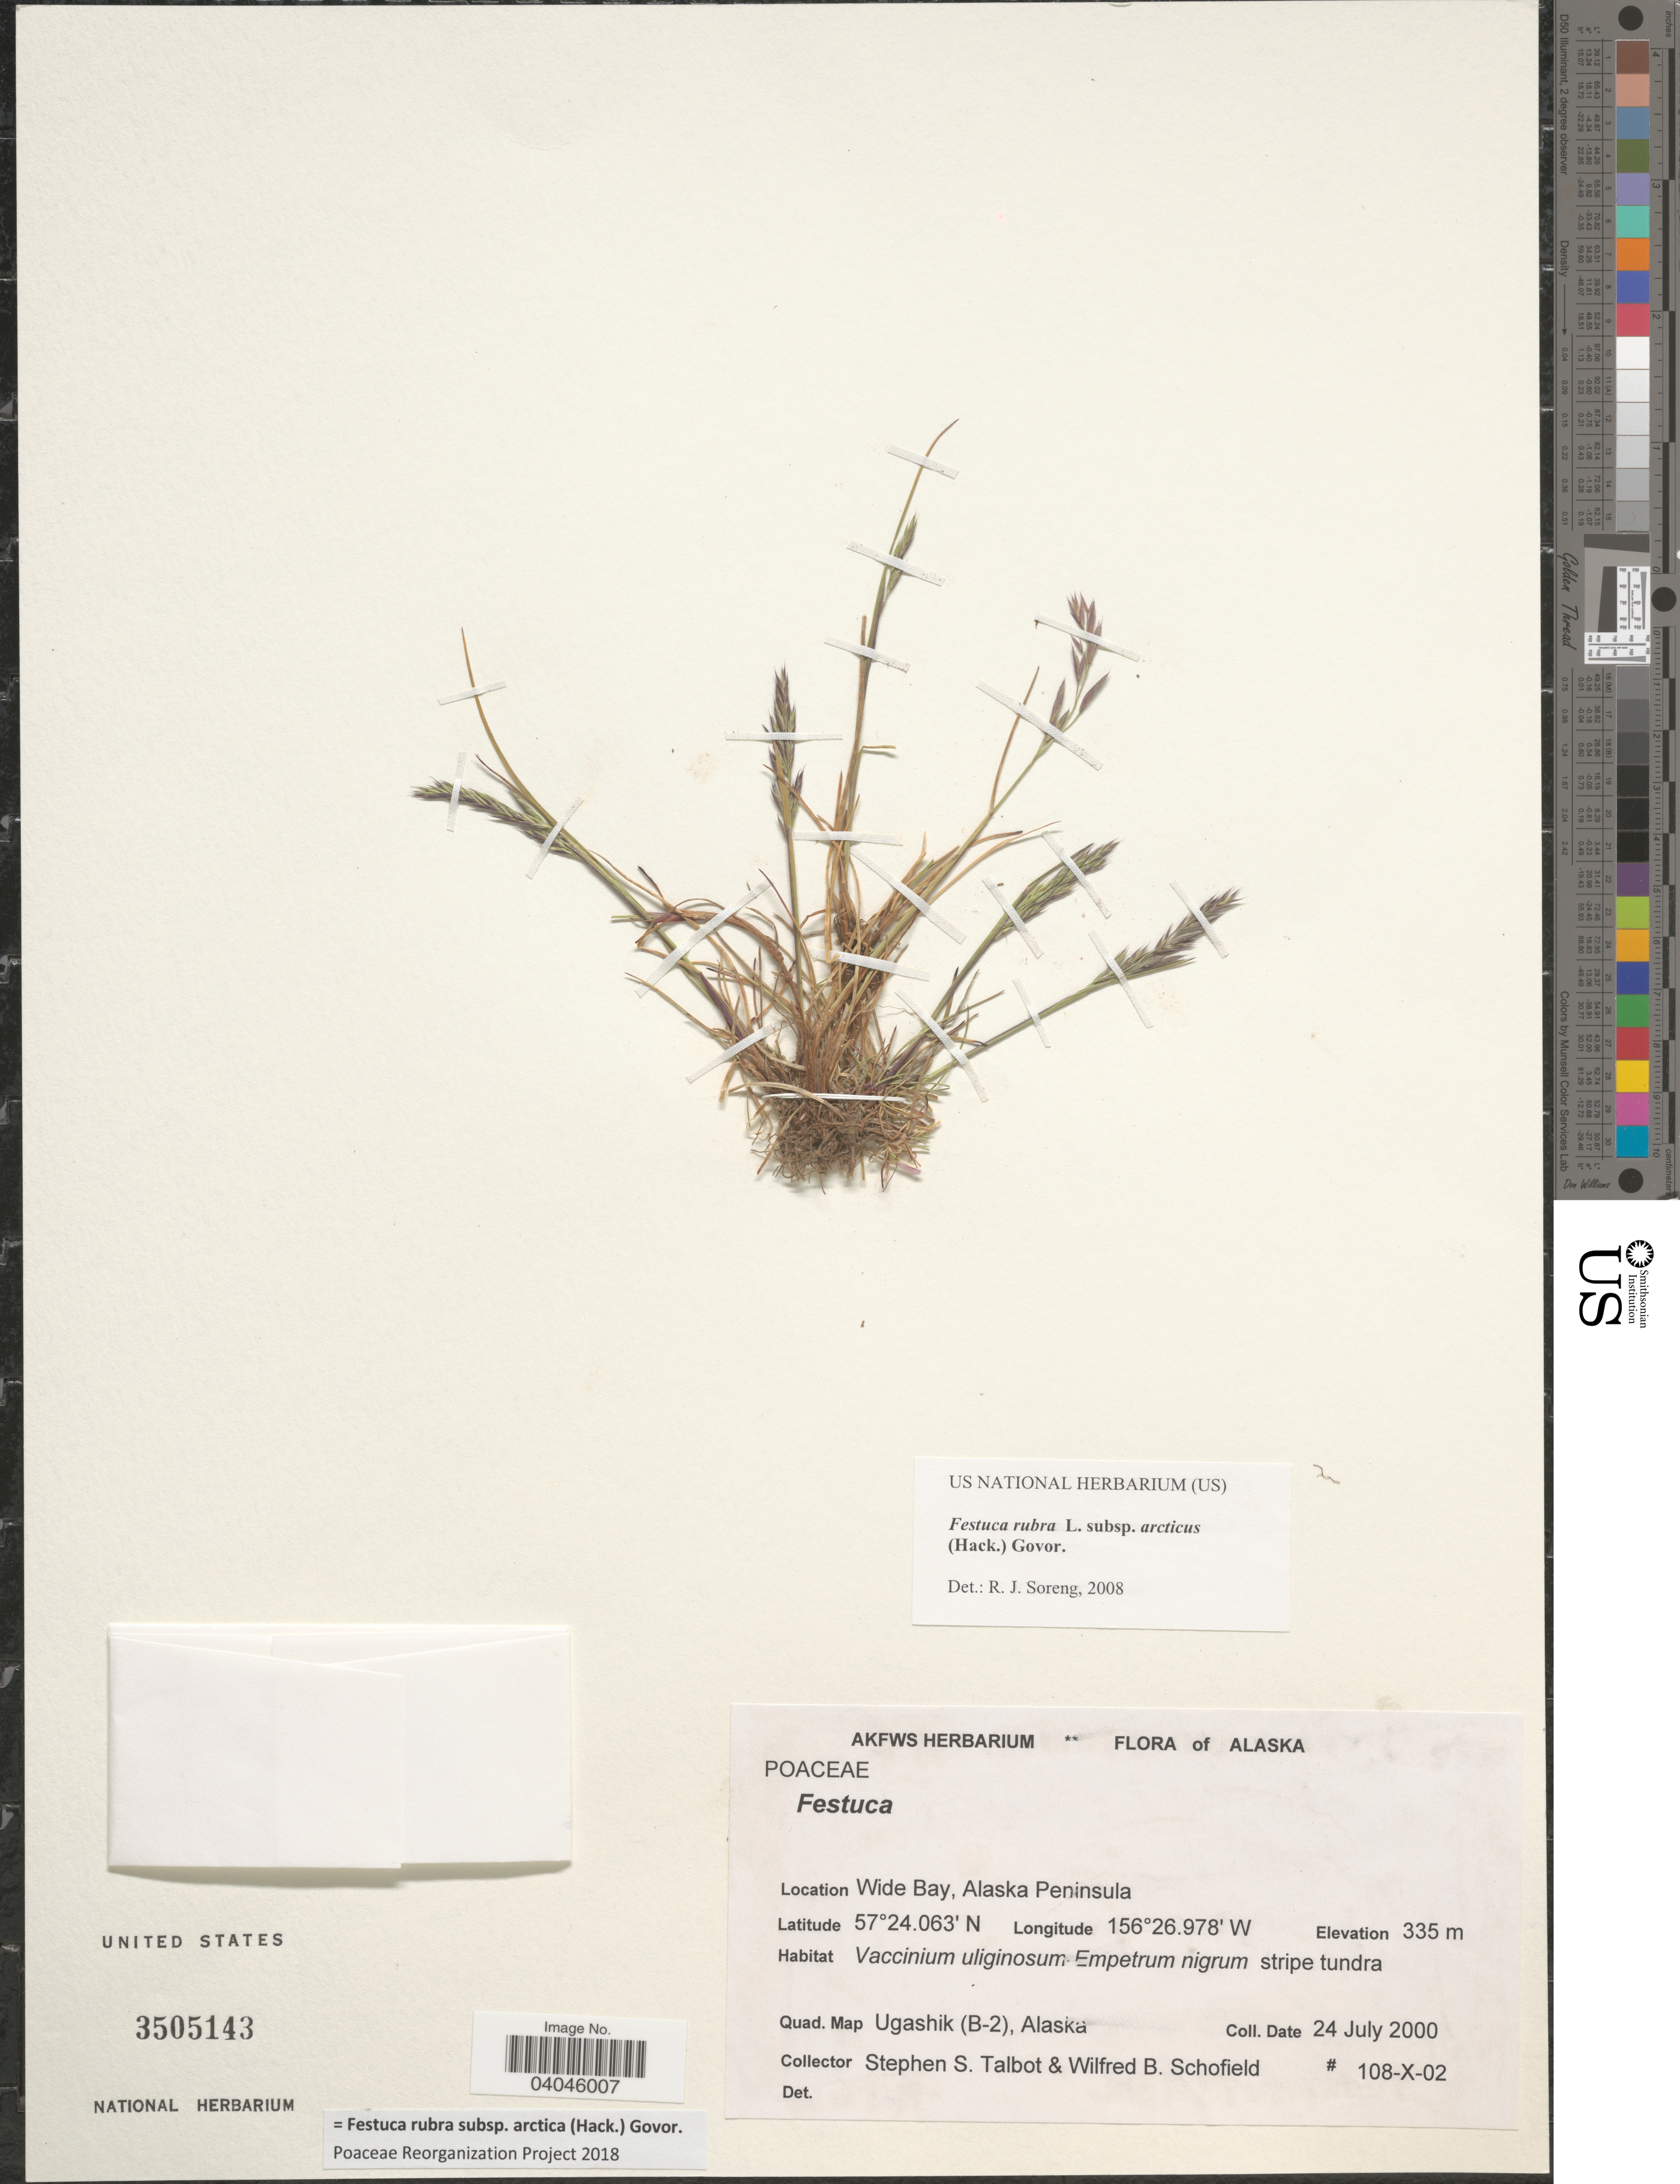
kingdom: Plantae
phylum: Tracheophyta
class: Liliopsida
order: Poales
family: Poaceae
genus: Festuca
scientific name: Festuca rubra subsp. arctica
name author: (Hack.) Govor.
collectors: S. S. Talbot & W. Schofield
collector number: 108-X-02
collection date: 2000-07-24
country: United States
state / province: Alaska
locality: Wide Bay, Alaska Peninsula. Quad. Map. Ugashik (B-2).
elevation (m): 335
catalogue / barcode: US 3505143